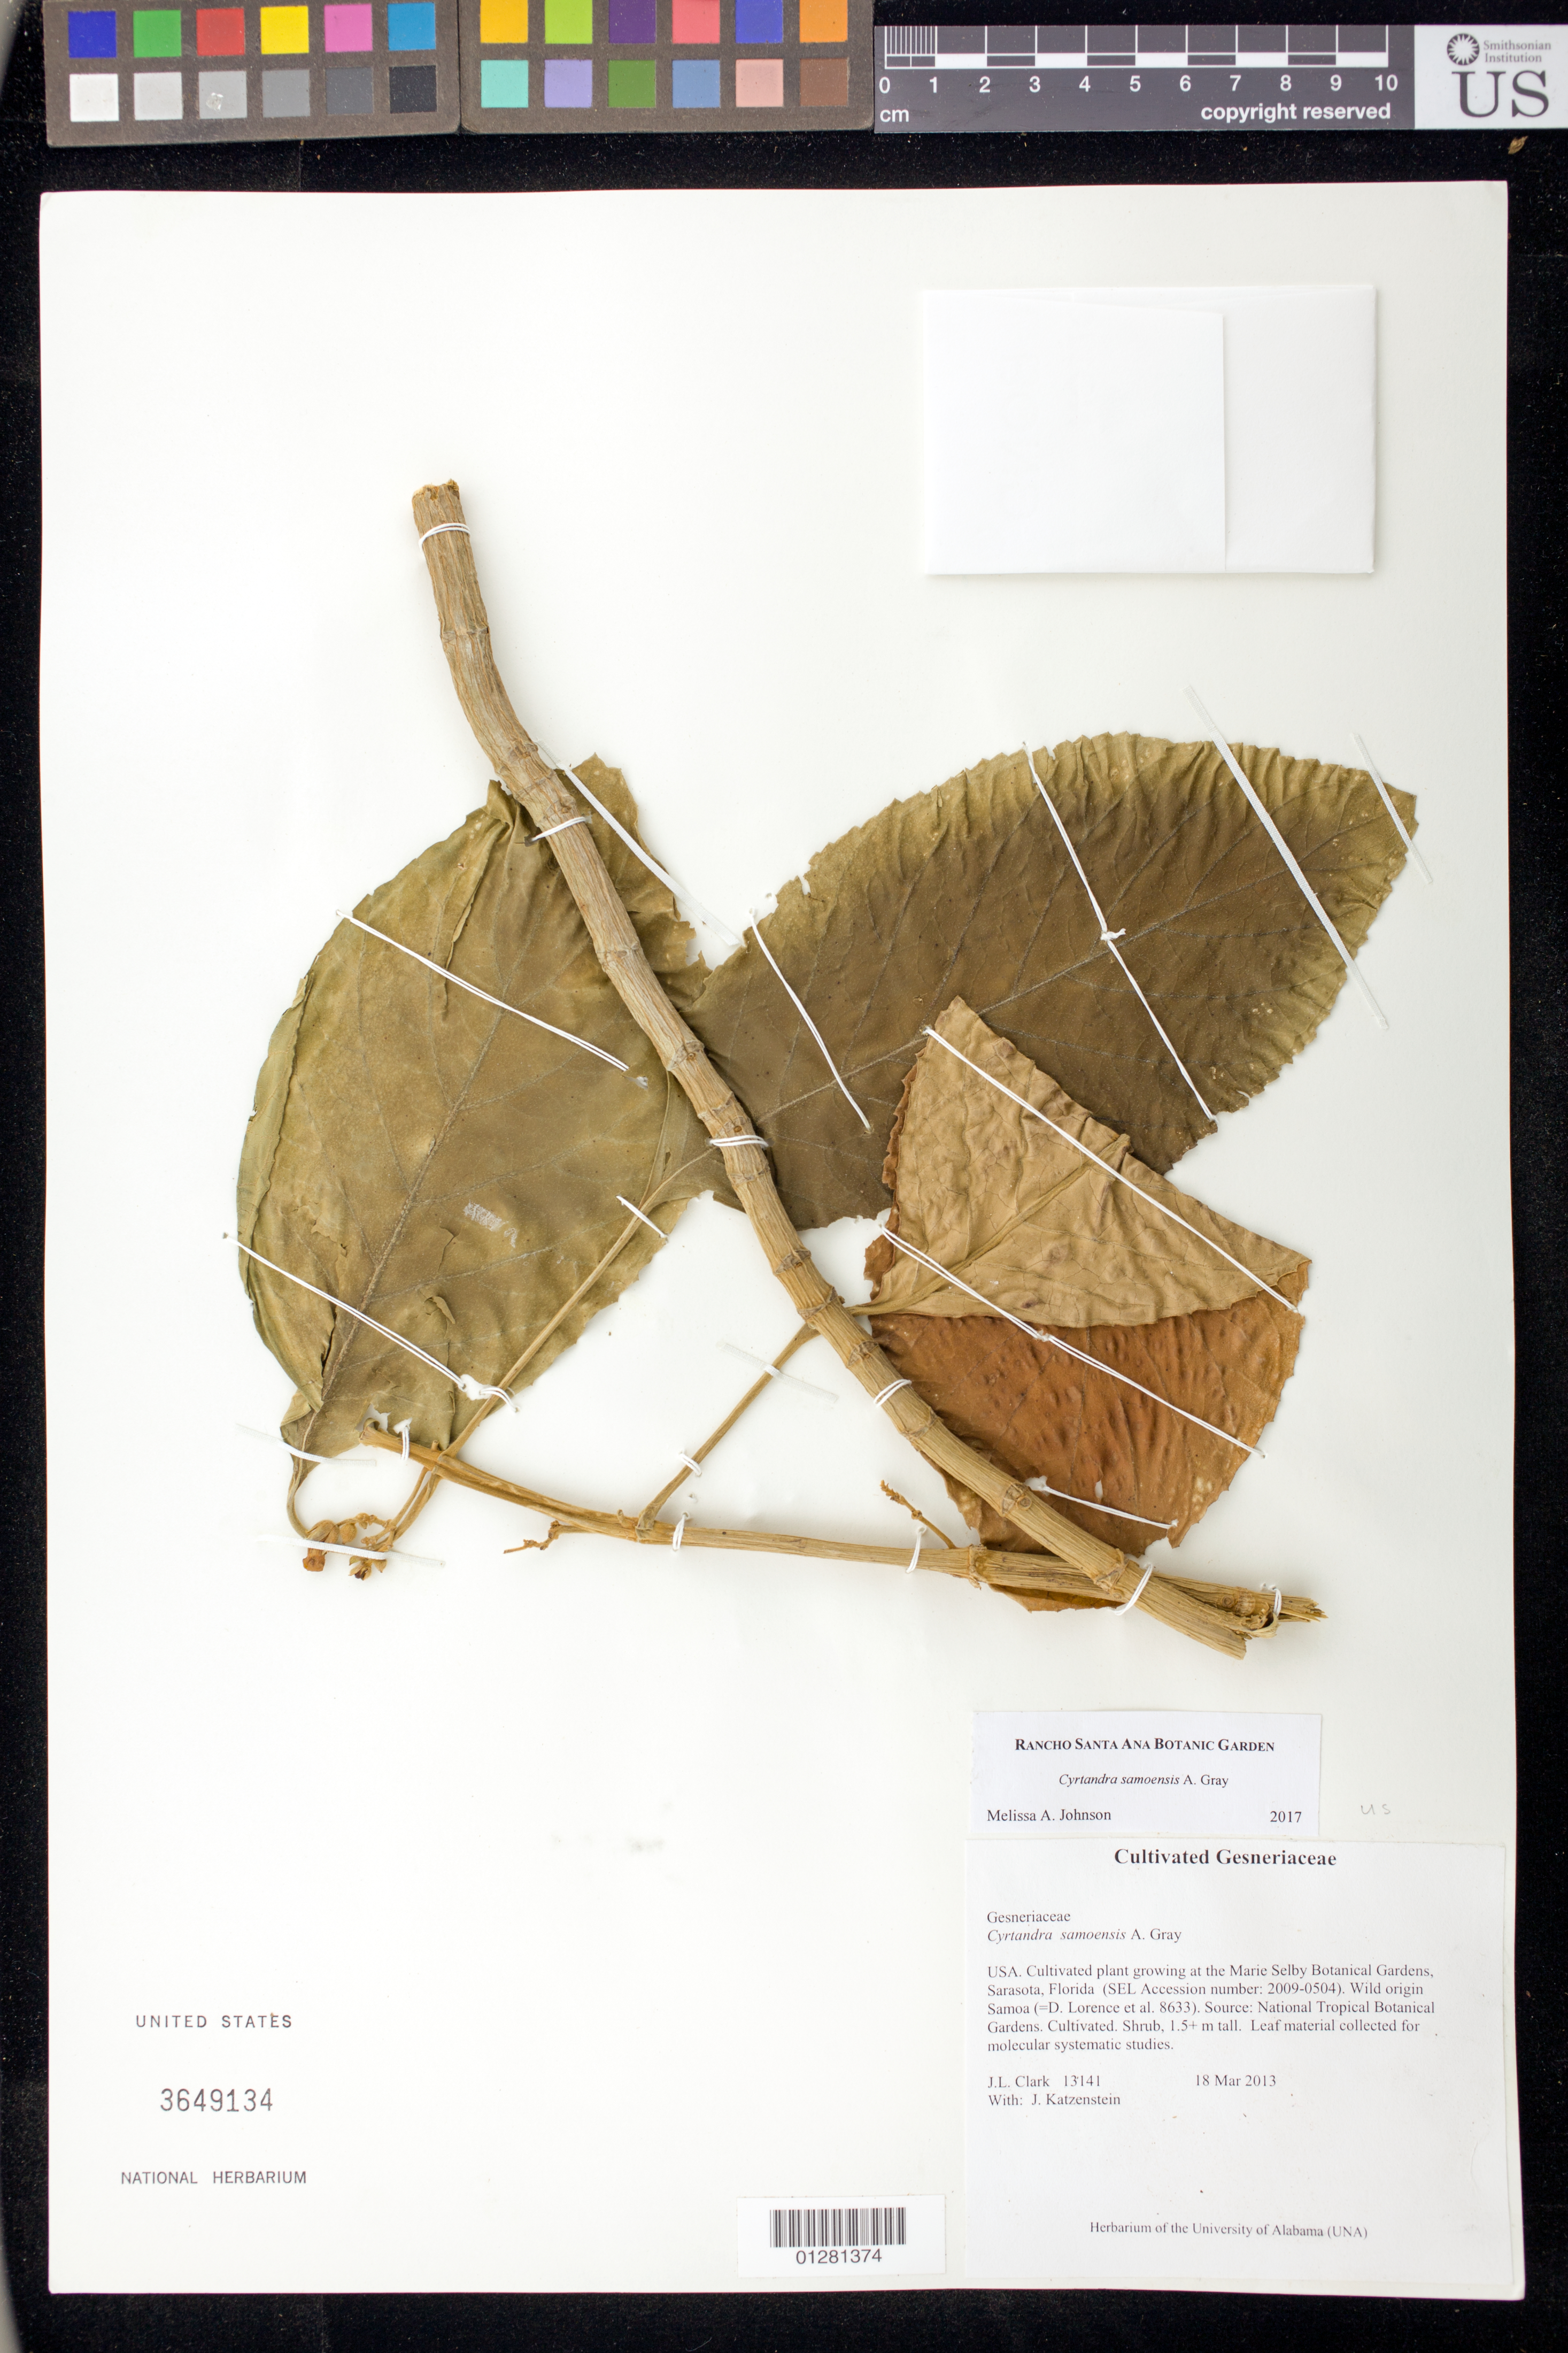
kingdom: Plantae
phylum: Tracheophyta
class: Magnoliopsida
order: Lamiales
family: Gesneriaceae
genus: Cyrtandra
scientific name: Cyrtandra samoensis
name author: A. Gray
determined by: Johnson, Melissa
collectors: J. L. Clark & J. Katzenstein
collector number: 13141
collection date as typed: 18 Mar 2013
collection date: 2013-03-18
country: United States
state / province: Florida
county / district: Sarasota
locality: Sarasota. Marie Selby Botanical Gardens.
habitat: Cultivated. Shrub.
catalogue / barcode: US 3649134